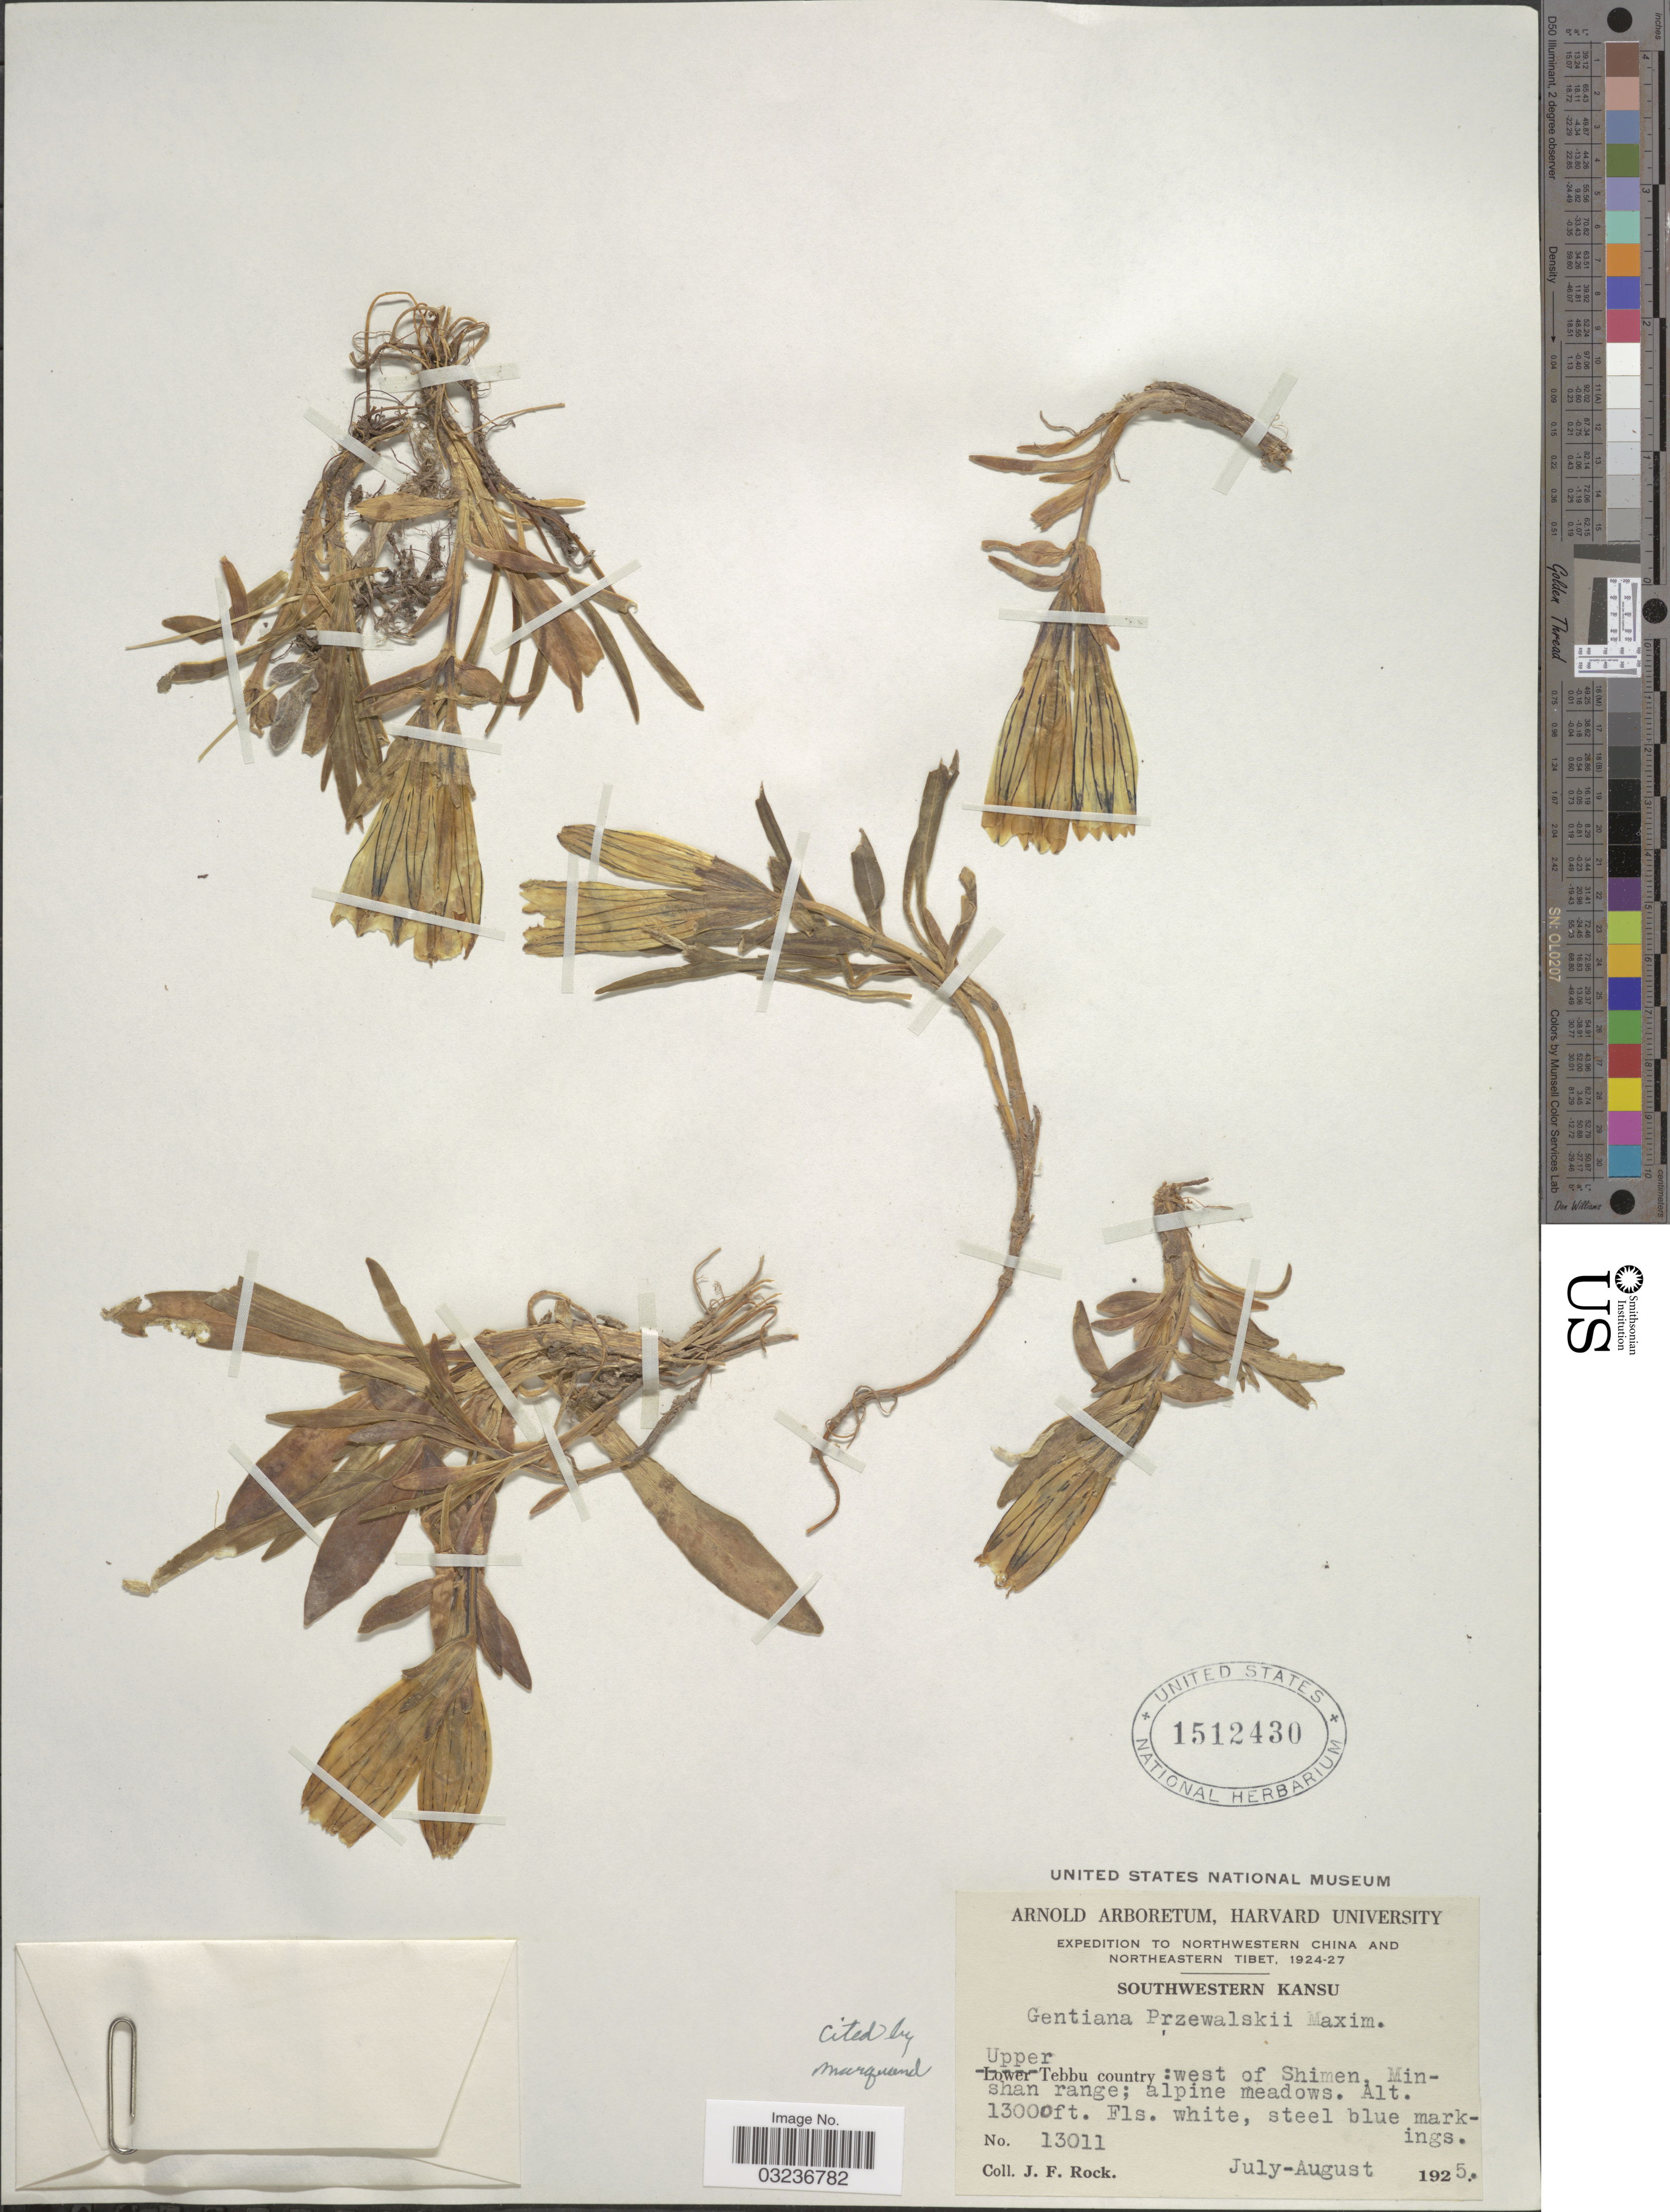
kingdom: Plantae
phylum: Tracheophyta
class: Magnoliopsida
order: Gentianales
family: Gentianaceae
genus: Gentiana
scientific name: Gentiana przewalskii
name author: Maxim.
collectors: J. Rock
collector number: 13011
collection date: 1925-07/1925-08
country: China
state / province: Gansu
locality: Northwestern China and Northeastern Tibet, Southwestern Kansu, Upper Tebbu country: west of Shimen, Minshan range.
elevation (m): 3962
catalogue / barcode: US 1512430